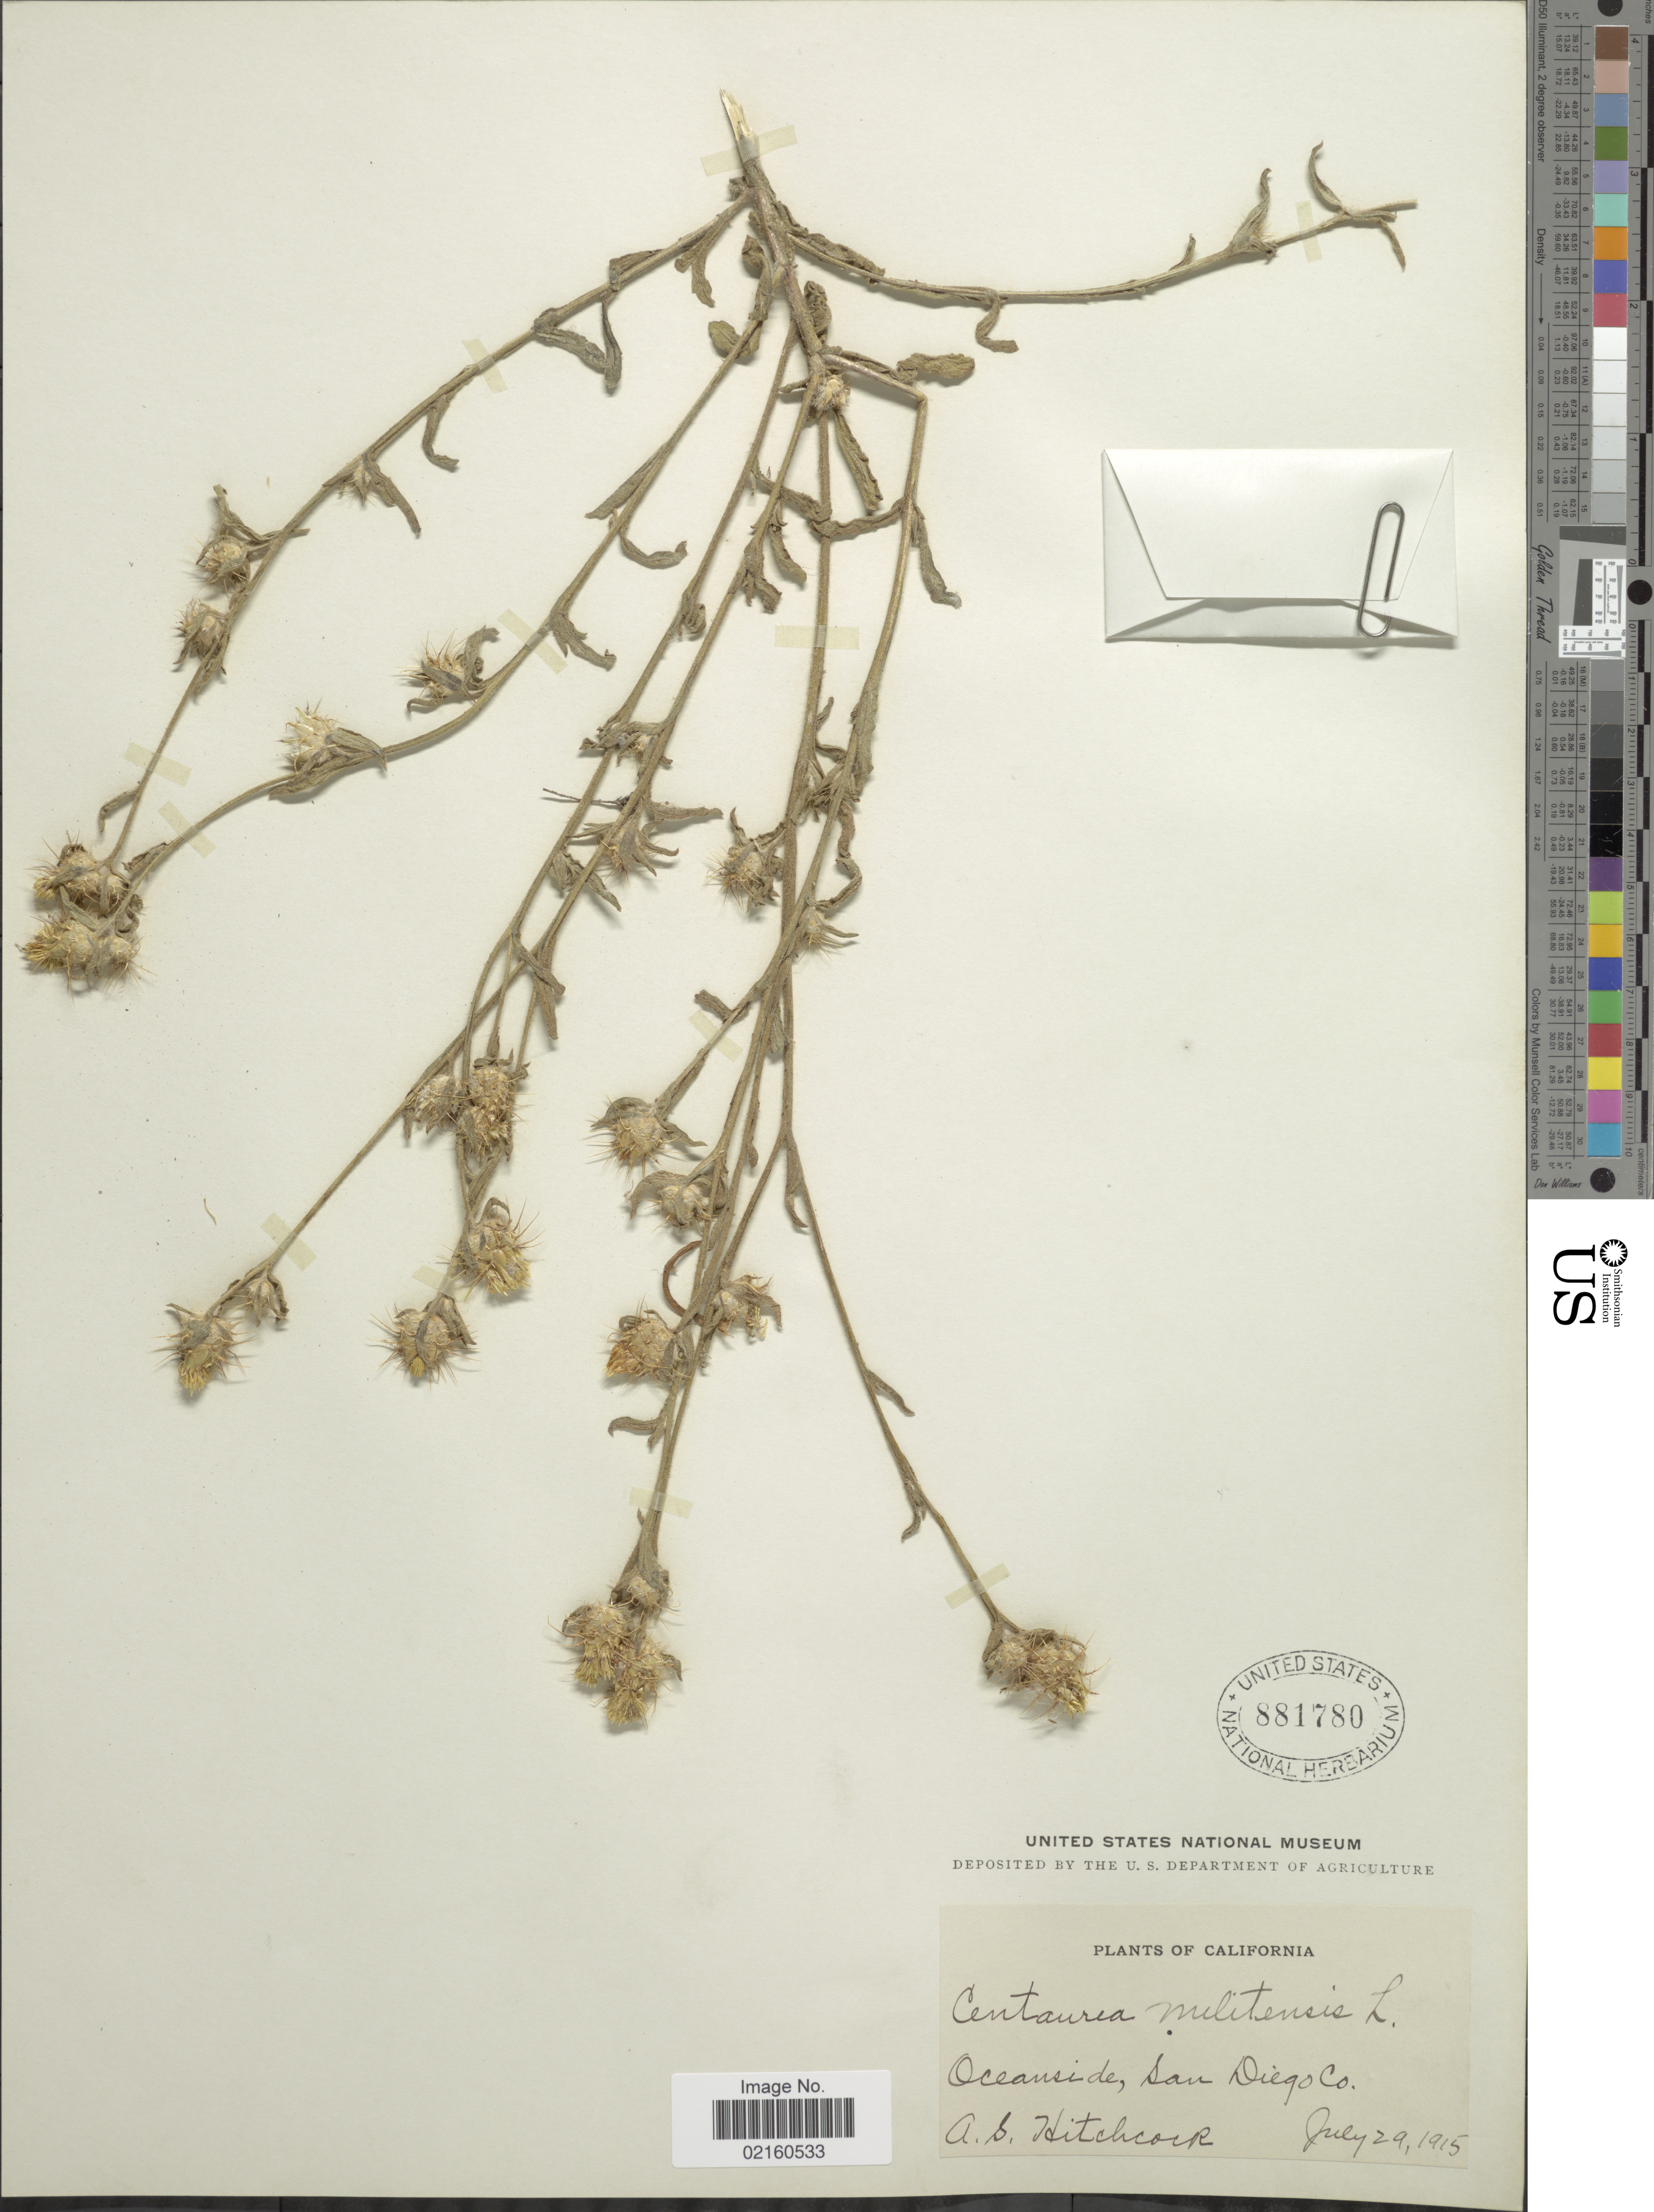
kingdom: Plantae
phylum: Tracheophyta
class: Magnoliopsida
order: Asterales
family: Asteraceae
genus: Centaurea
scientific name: Centaurea melitensis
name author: L.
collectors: A. S. Hitchcock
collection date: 1915-07-29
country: United States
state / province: California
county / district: San Diego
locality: Oceanside, San Diego Co.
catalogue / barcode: US 881780